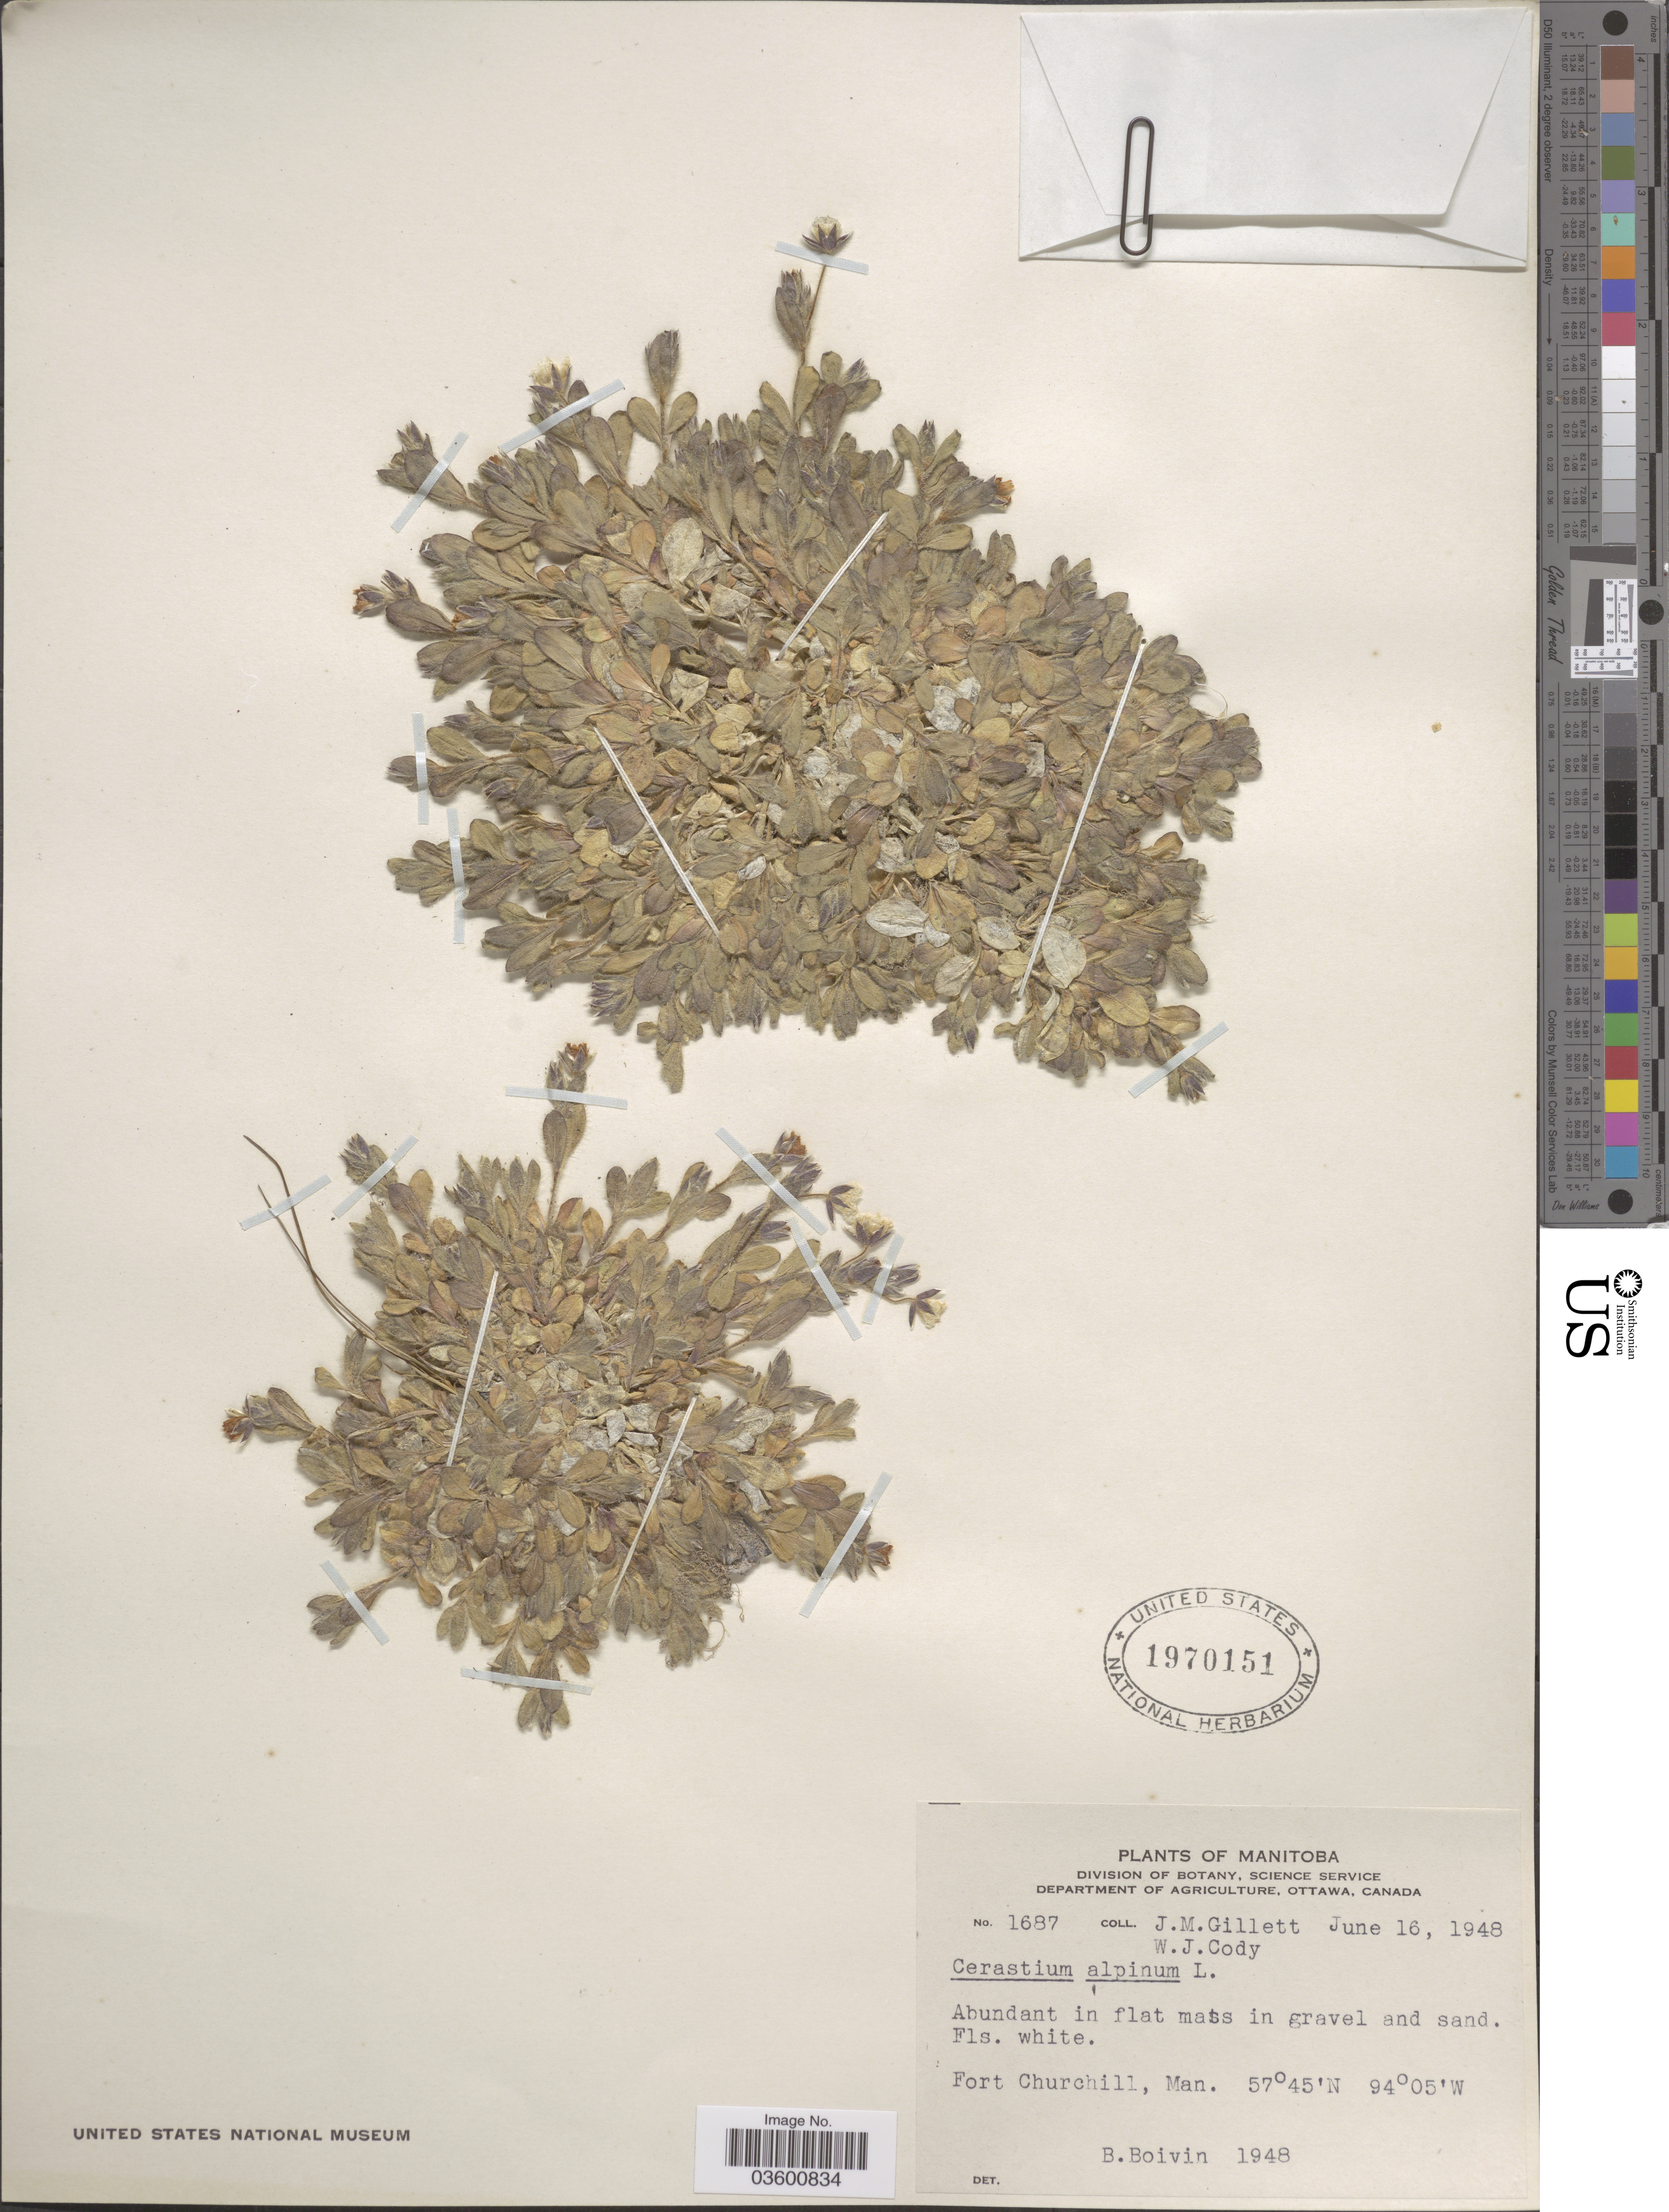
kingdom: Plantae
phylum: Tracheophyta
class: Magnoliopsida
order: Caryophyllales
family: Caryophyllaceae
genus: Cerastium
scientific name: Cerastium alpinum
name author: L.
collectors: J. M. Gillett & W. Cody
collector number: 1687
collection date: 1948-06-16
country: Canada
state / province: Manitoba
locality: Fort Churchill.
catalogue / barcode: US 1970151